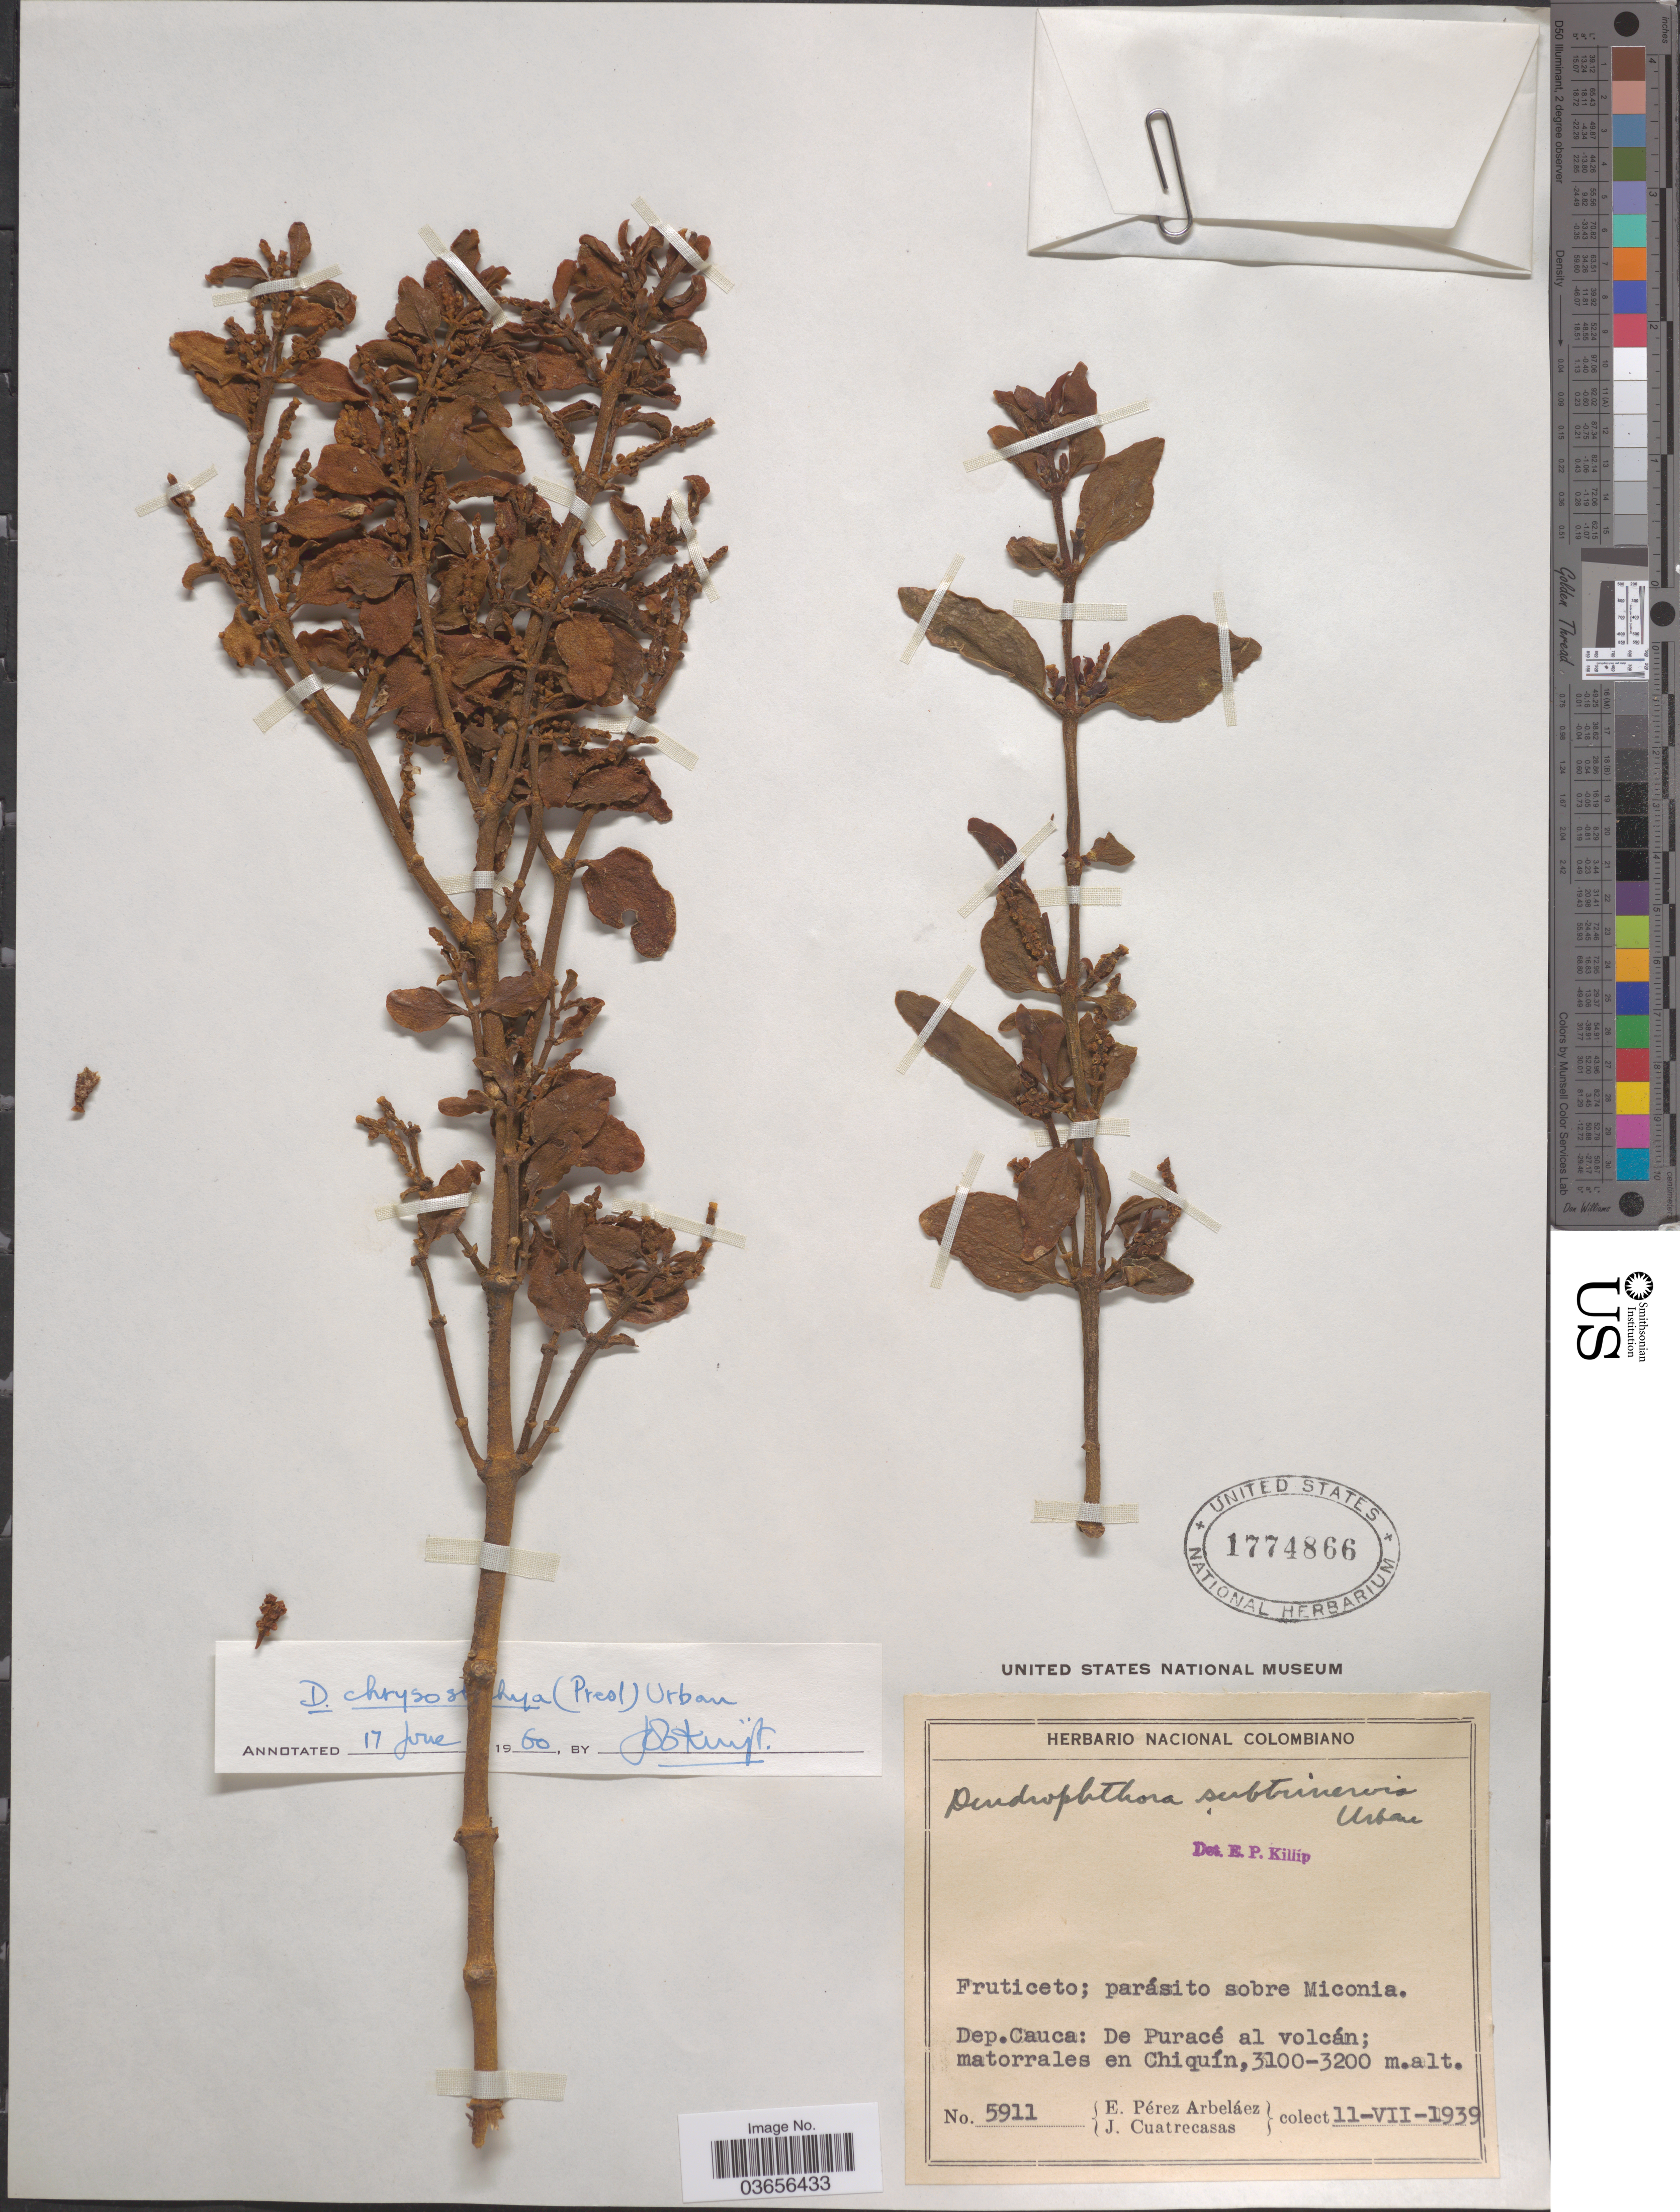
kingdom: Plantae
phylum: Tracheophyta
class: Magnoliopsida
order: Santalales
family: Viscaceae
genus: Dendrophthora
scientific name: Dendrophthora chrysostachya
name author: Urb.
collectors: E. Pérez Arbeláez & J. Cuatrecasas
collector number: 5911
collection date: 1939-07-11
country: Colombia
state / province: Cauca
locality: Dep. Cauca: De Puracé al volcán; matorrales en Chiquín.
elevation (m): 3100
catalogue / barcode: US 1774866